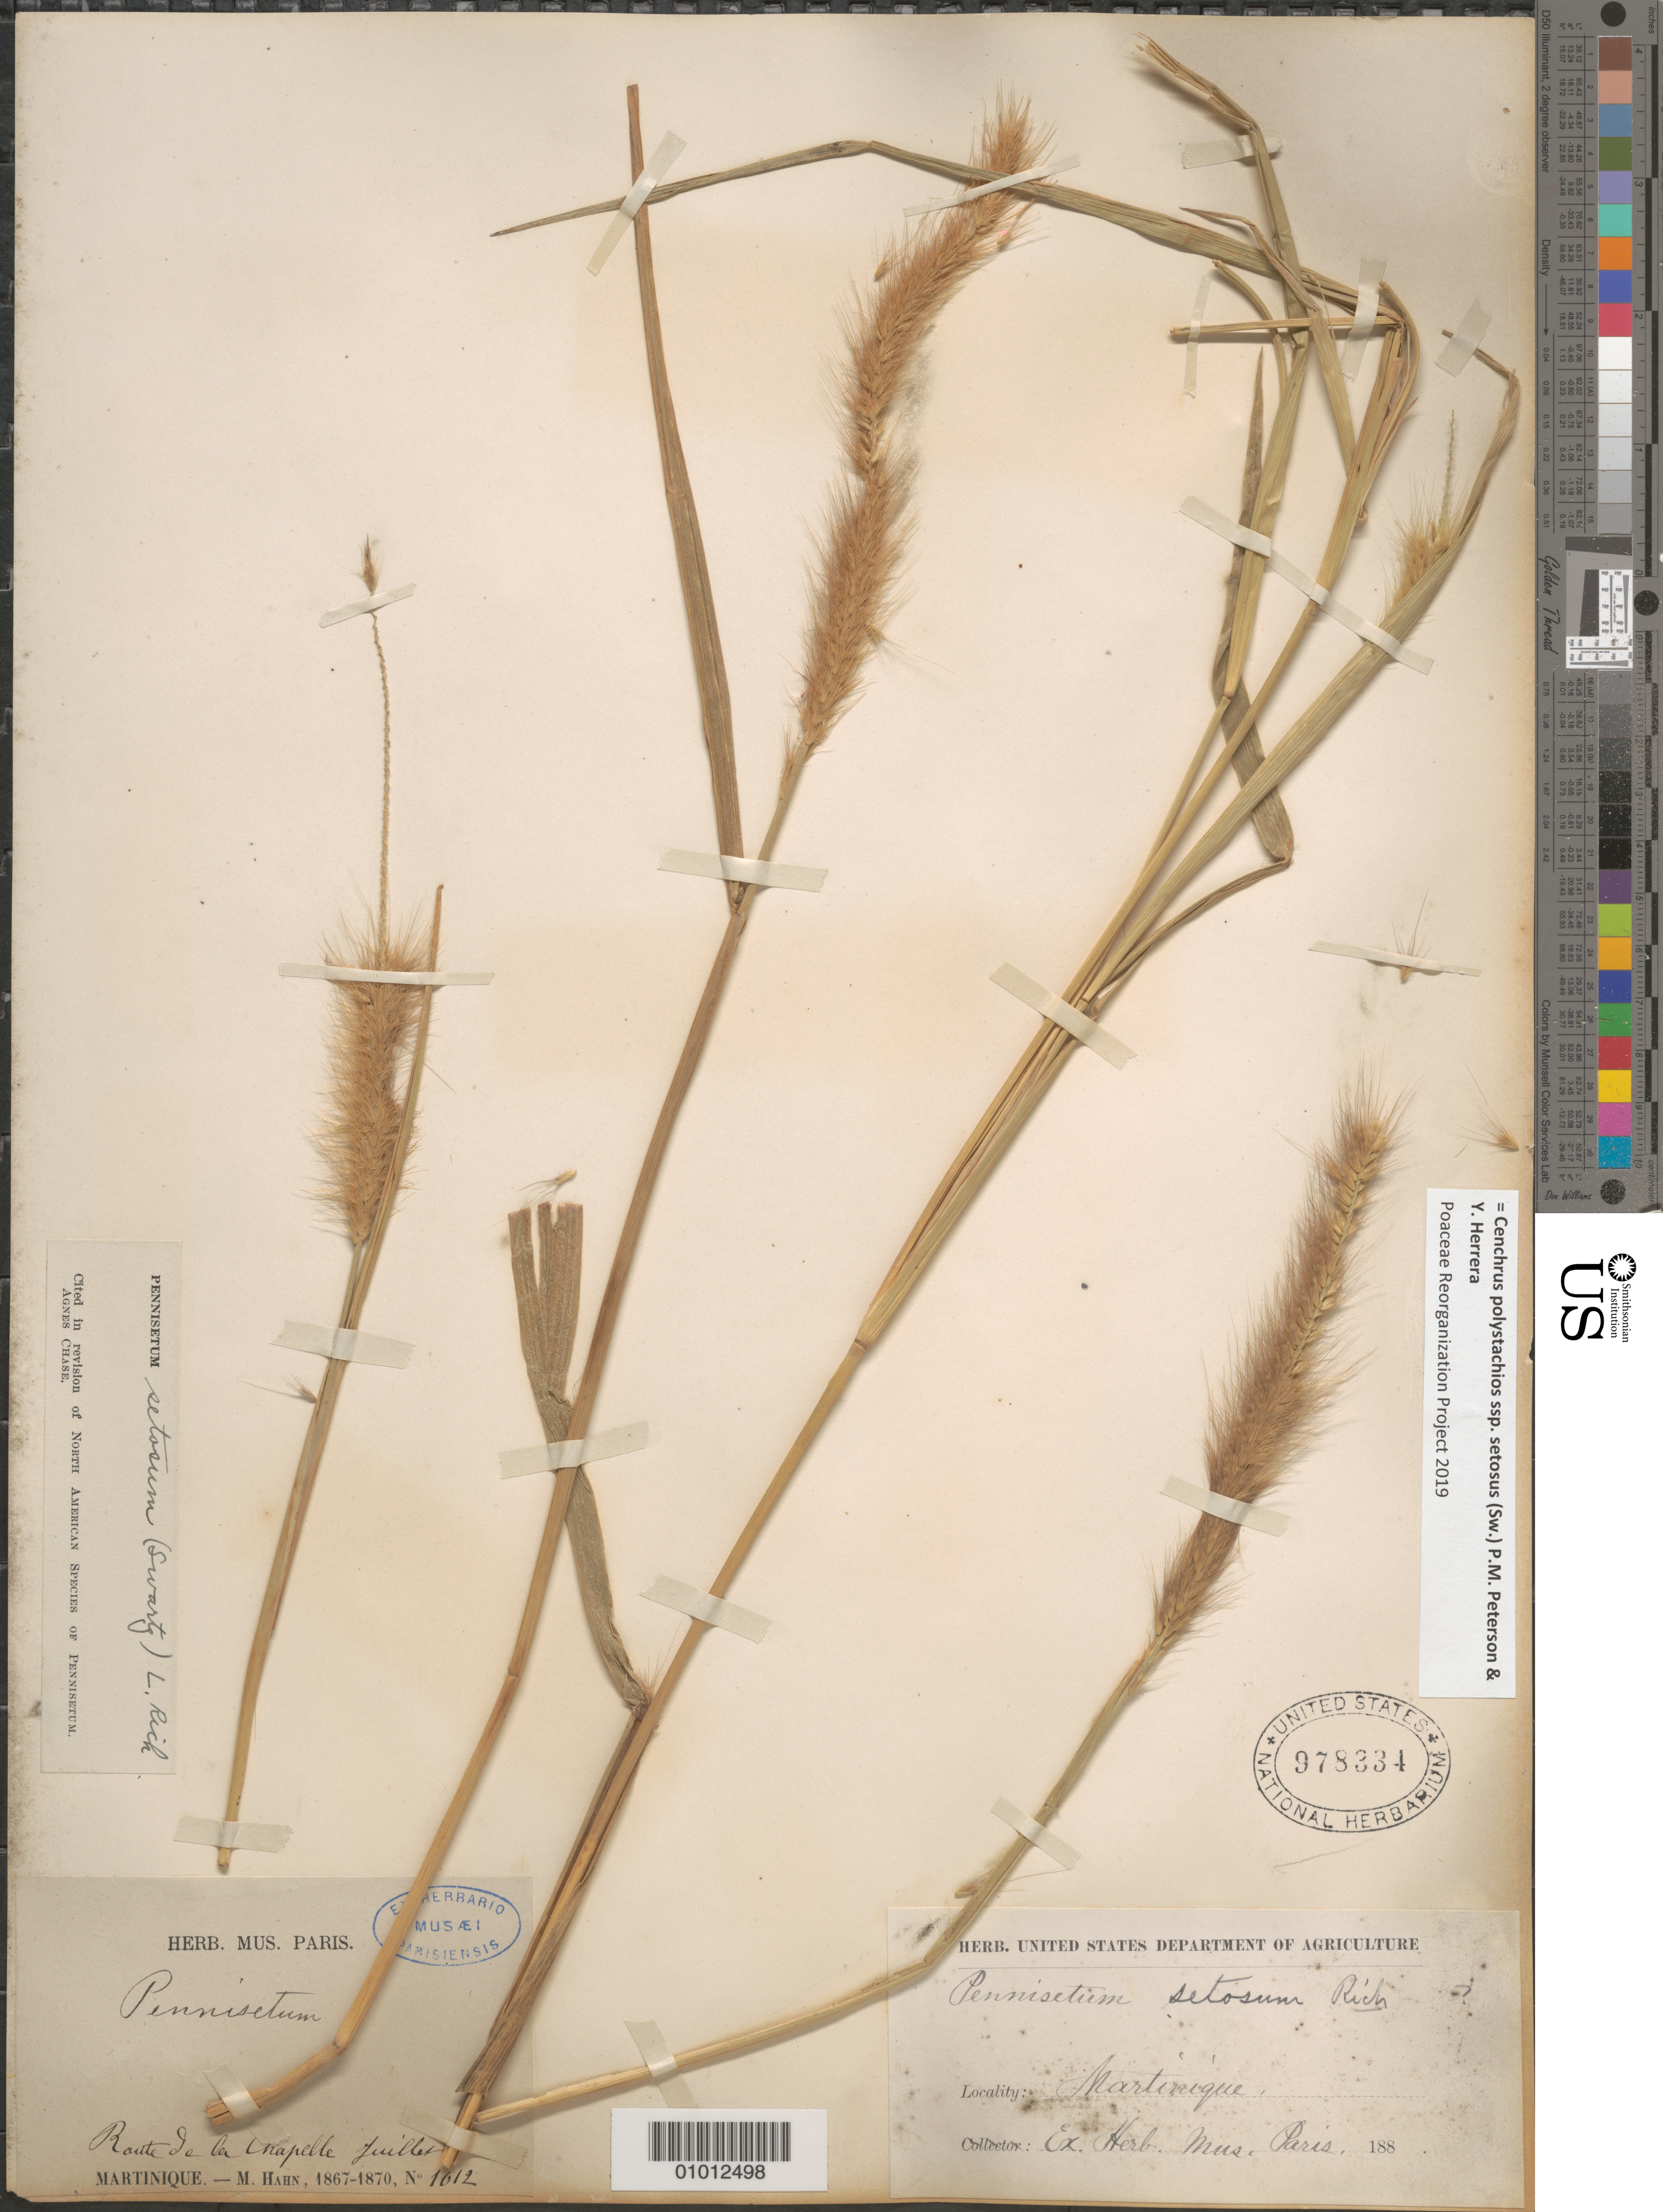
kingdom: Plantae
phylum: Tracheophyta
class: Liliopsida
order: Poales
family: Poaceae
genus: Cenchrus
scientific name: Cenchrus polystachios subsp. setosus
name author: (Sw.) P.M. Peterson & Y. Herrera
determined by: Poaceae Reorganization Project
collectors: M. Hahn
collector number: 1012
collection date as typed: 1867 to -- --- 1870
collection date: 1867/1870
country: Martinique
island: Martinique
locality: Route de la Chapelle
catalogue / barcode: US 978334